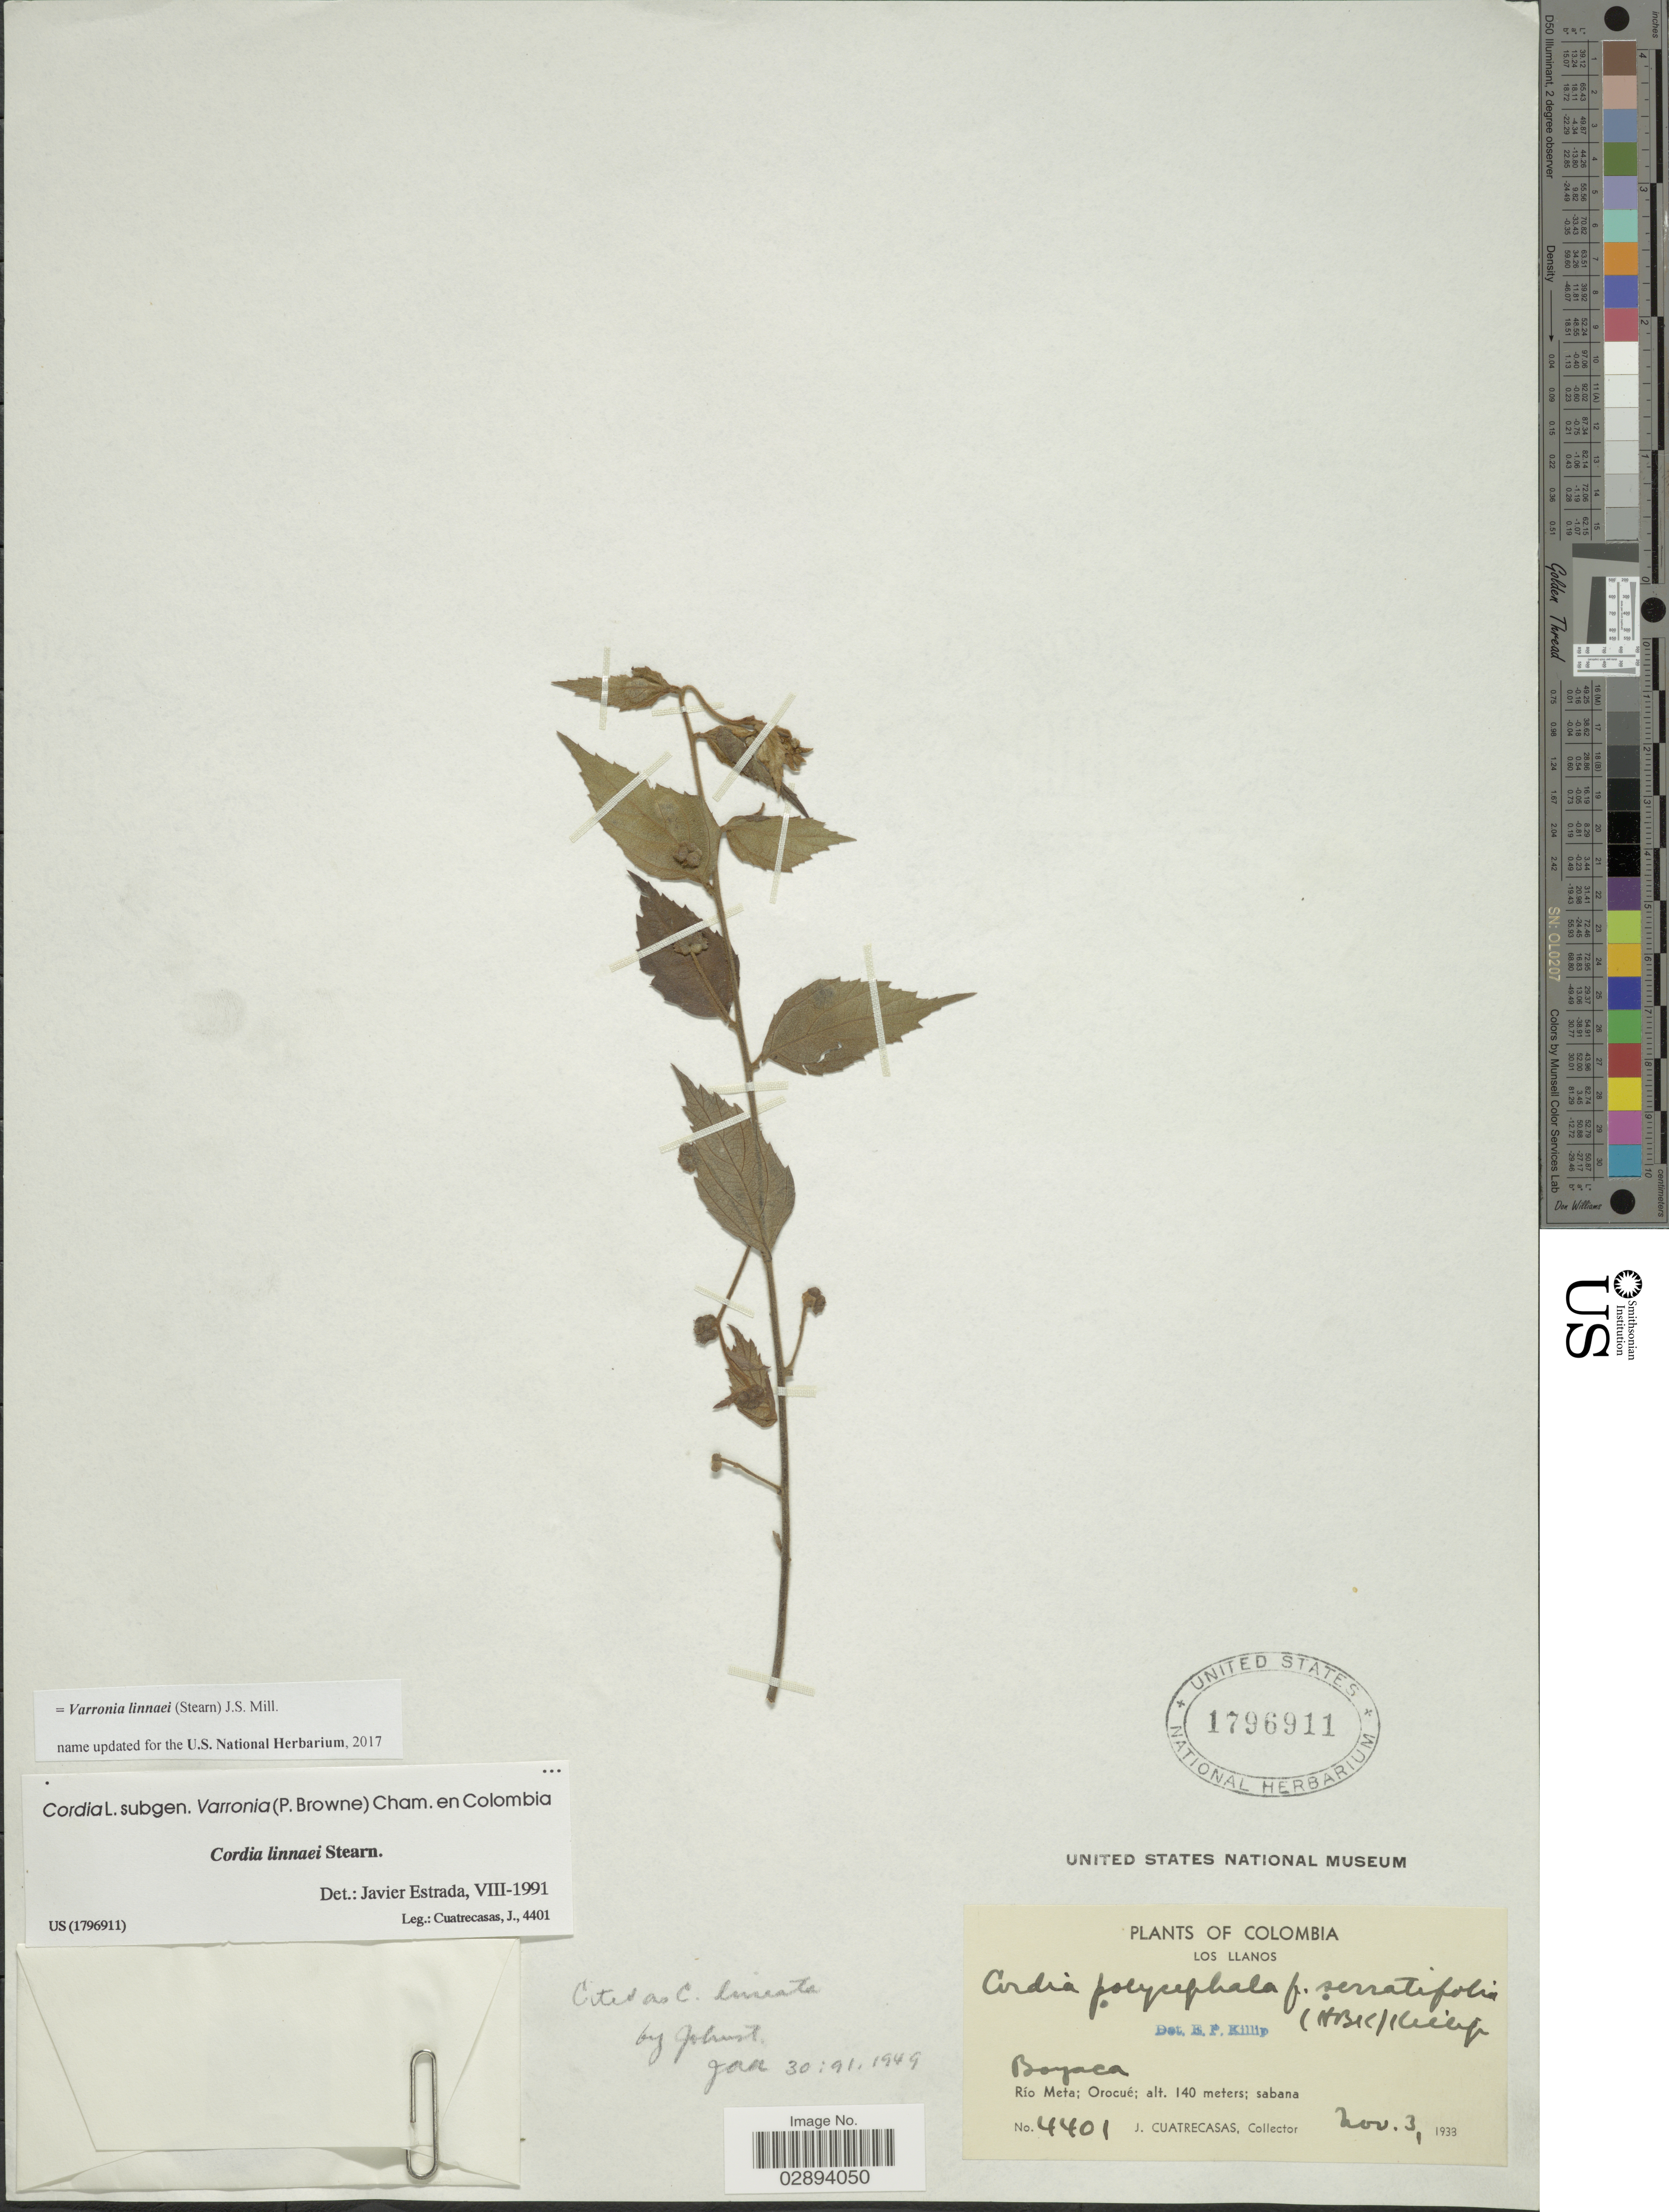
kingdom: Plantae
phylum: Tracheophyta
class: Magnoliopsida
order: Boraginales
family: Cordiaceae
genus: Varronia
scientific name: Varronia linnaei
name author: (Stearn) J.S. Mill.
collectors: J. Cuatrecasas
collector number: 4401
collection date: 1933-11-03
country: Colombia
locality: Los Llanos, Boyaca, Río Meta, Orocué.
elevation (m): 140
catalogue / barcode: US 1796911